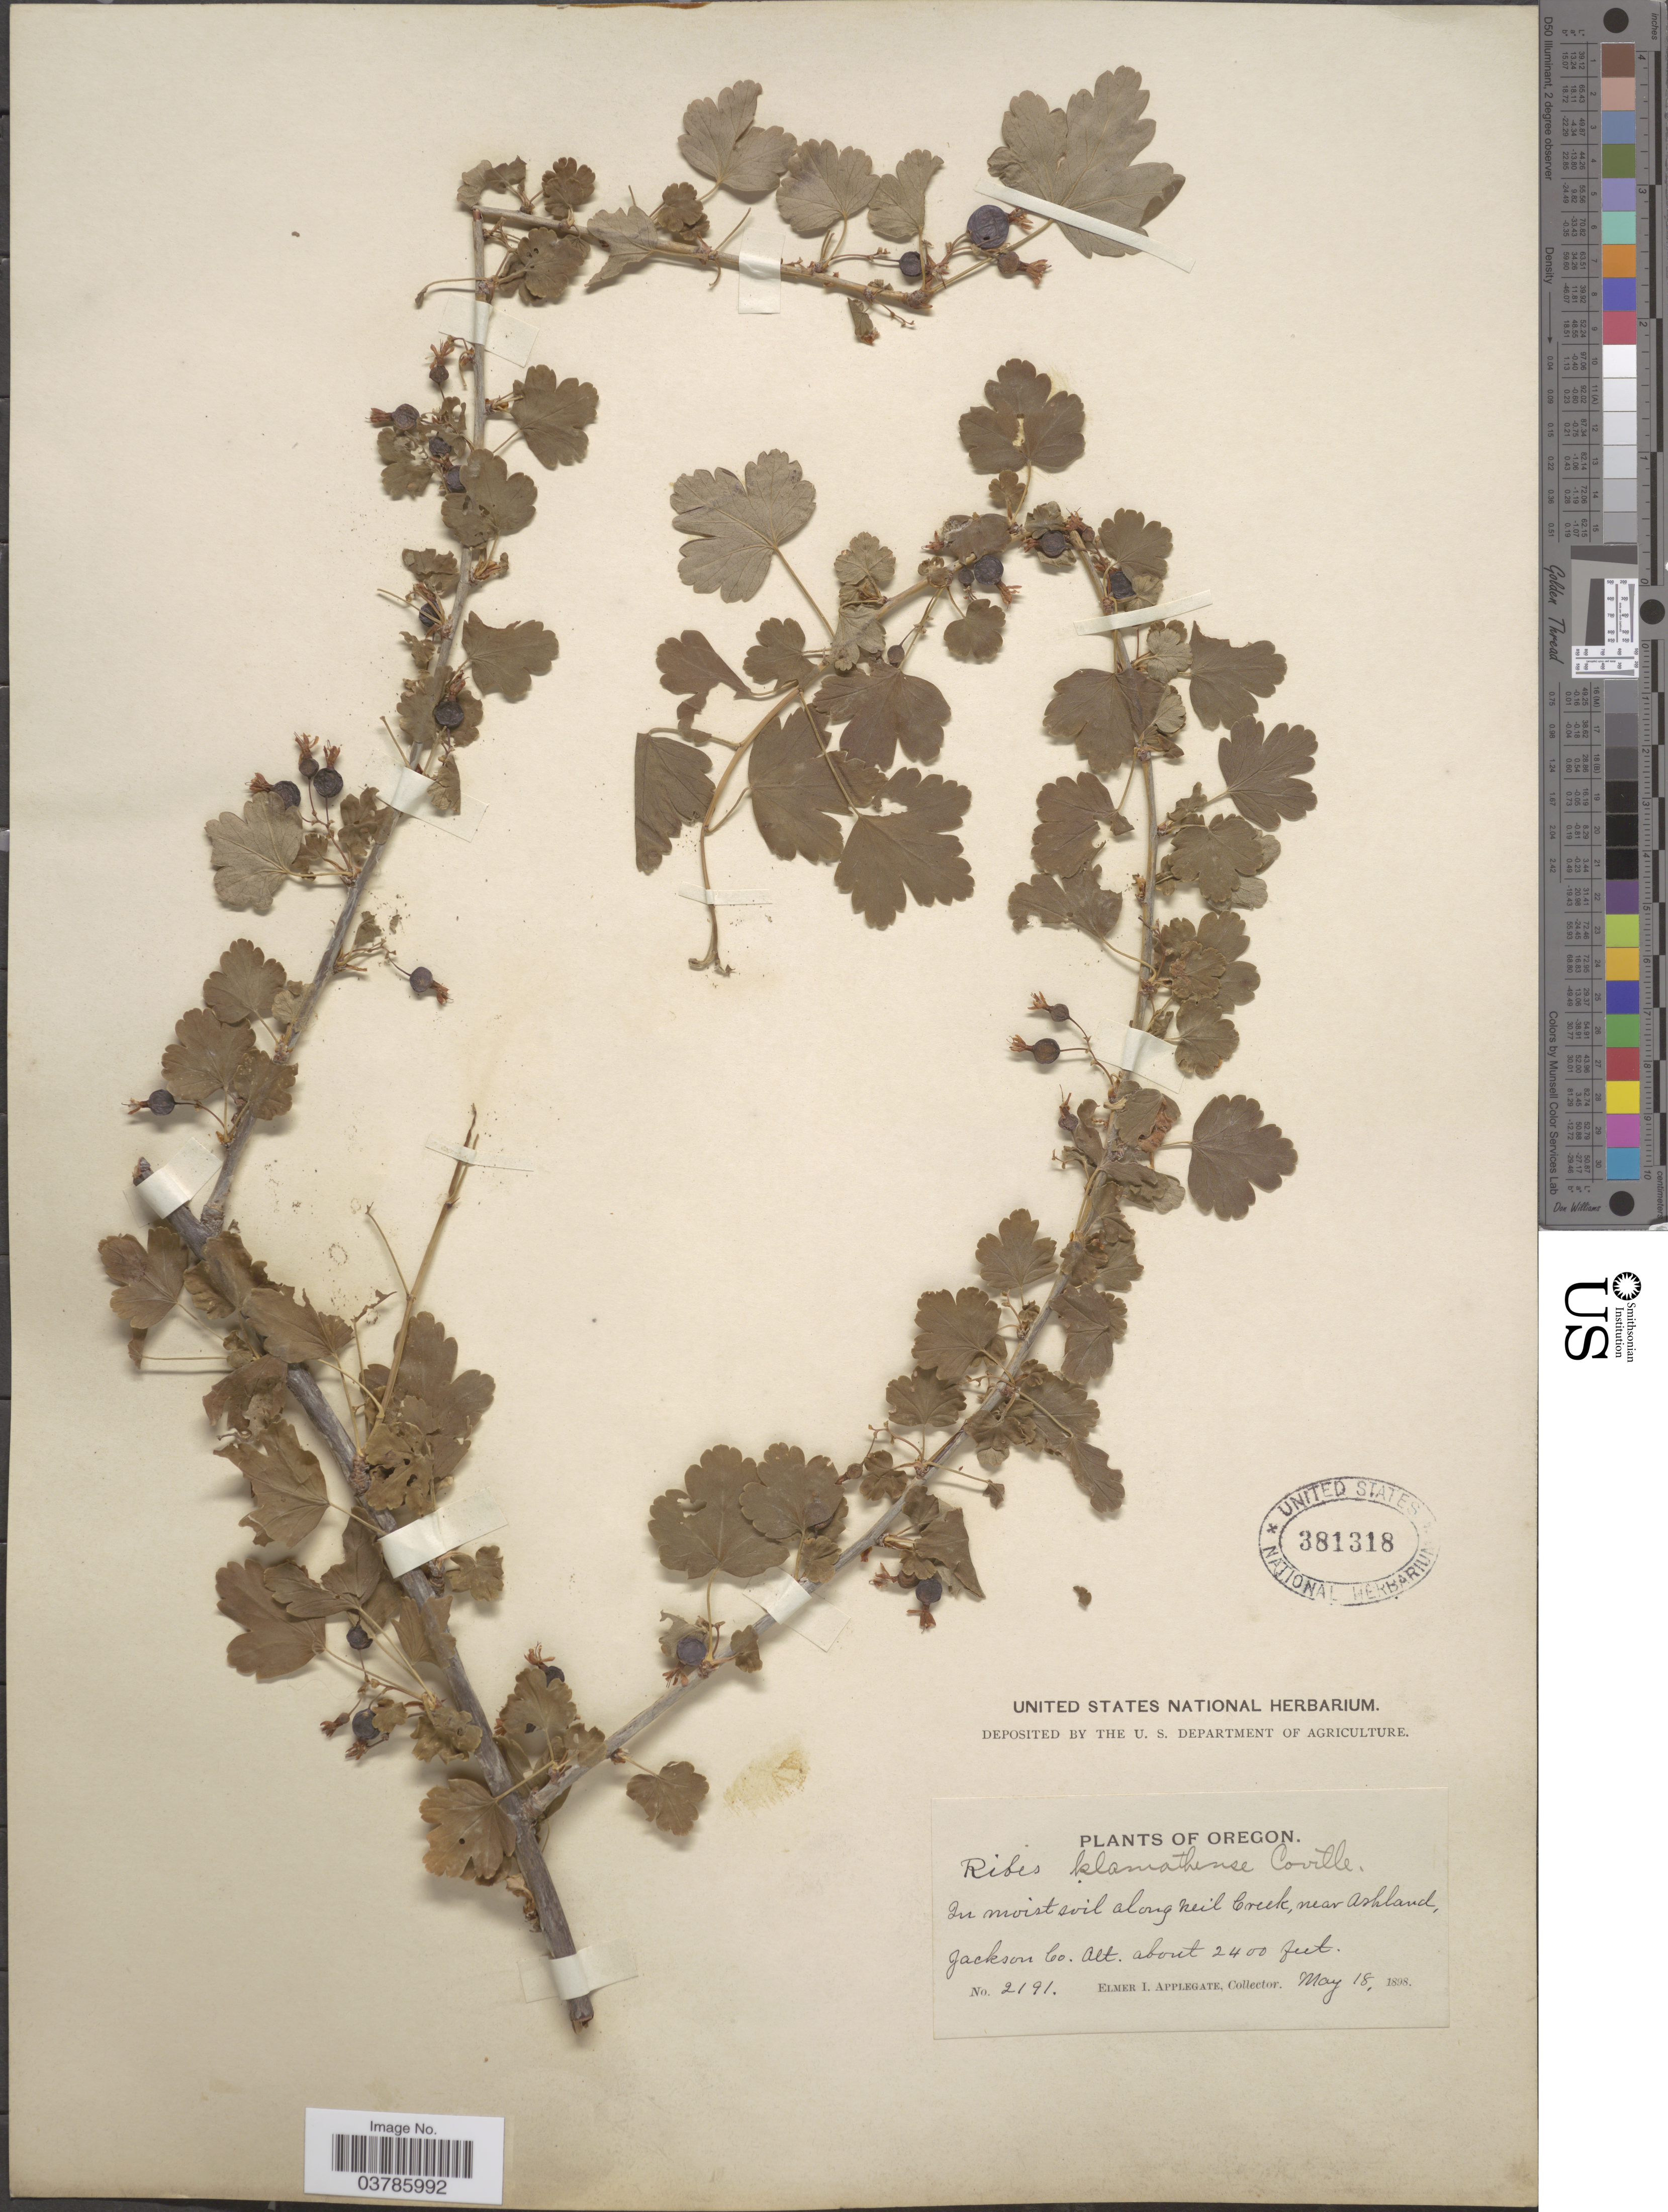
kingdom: Plantae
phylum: Tracheophyta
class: Magnoliopsida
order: Saxifragales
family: Grossulariaceae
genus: Ribes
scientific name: Ribes inerme var. klamathense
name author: (Coville) Jeps.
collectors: E. I. Applegate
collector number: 2191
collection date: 1898-05-18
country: United States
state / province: Oregon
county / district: Jackson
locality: Along Neil Creek, near Ashland, Jackson Co.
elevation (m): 732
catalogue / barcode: US 381318